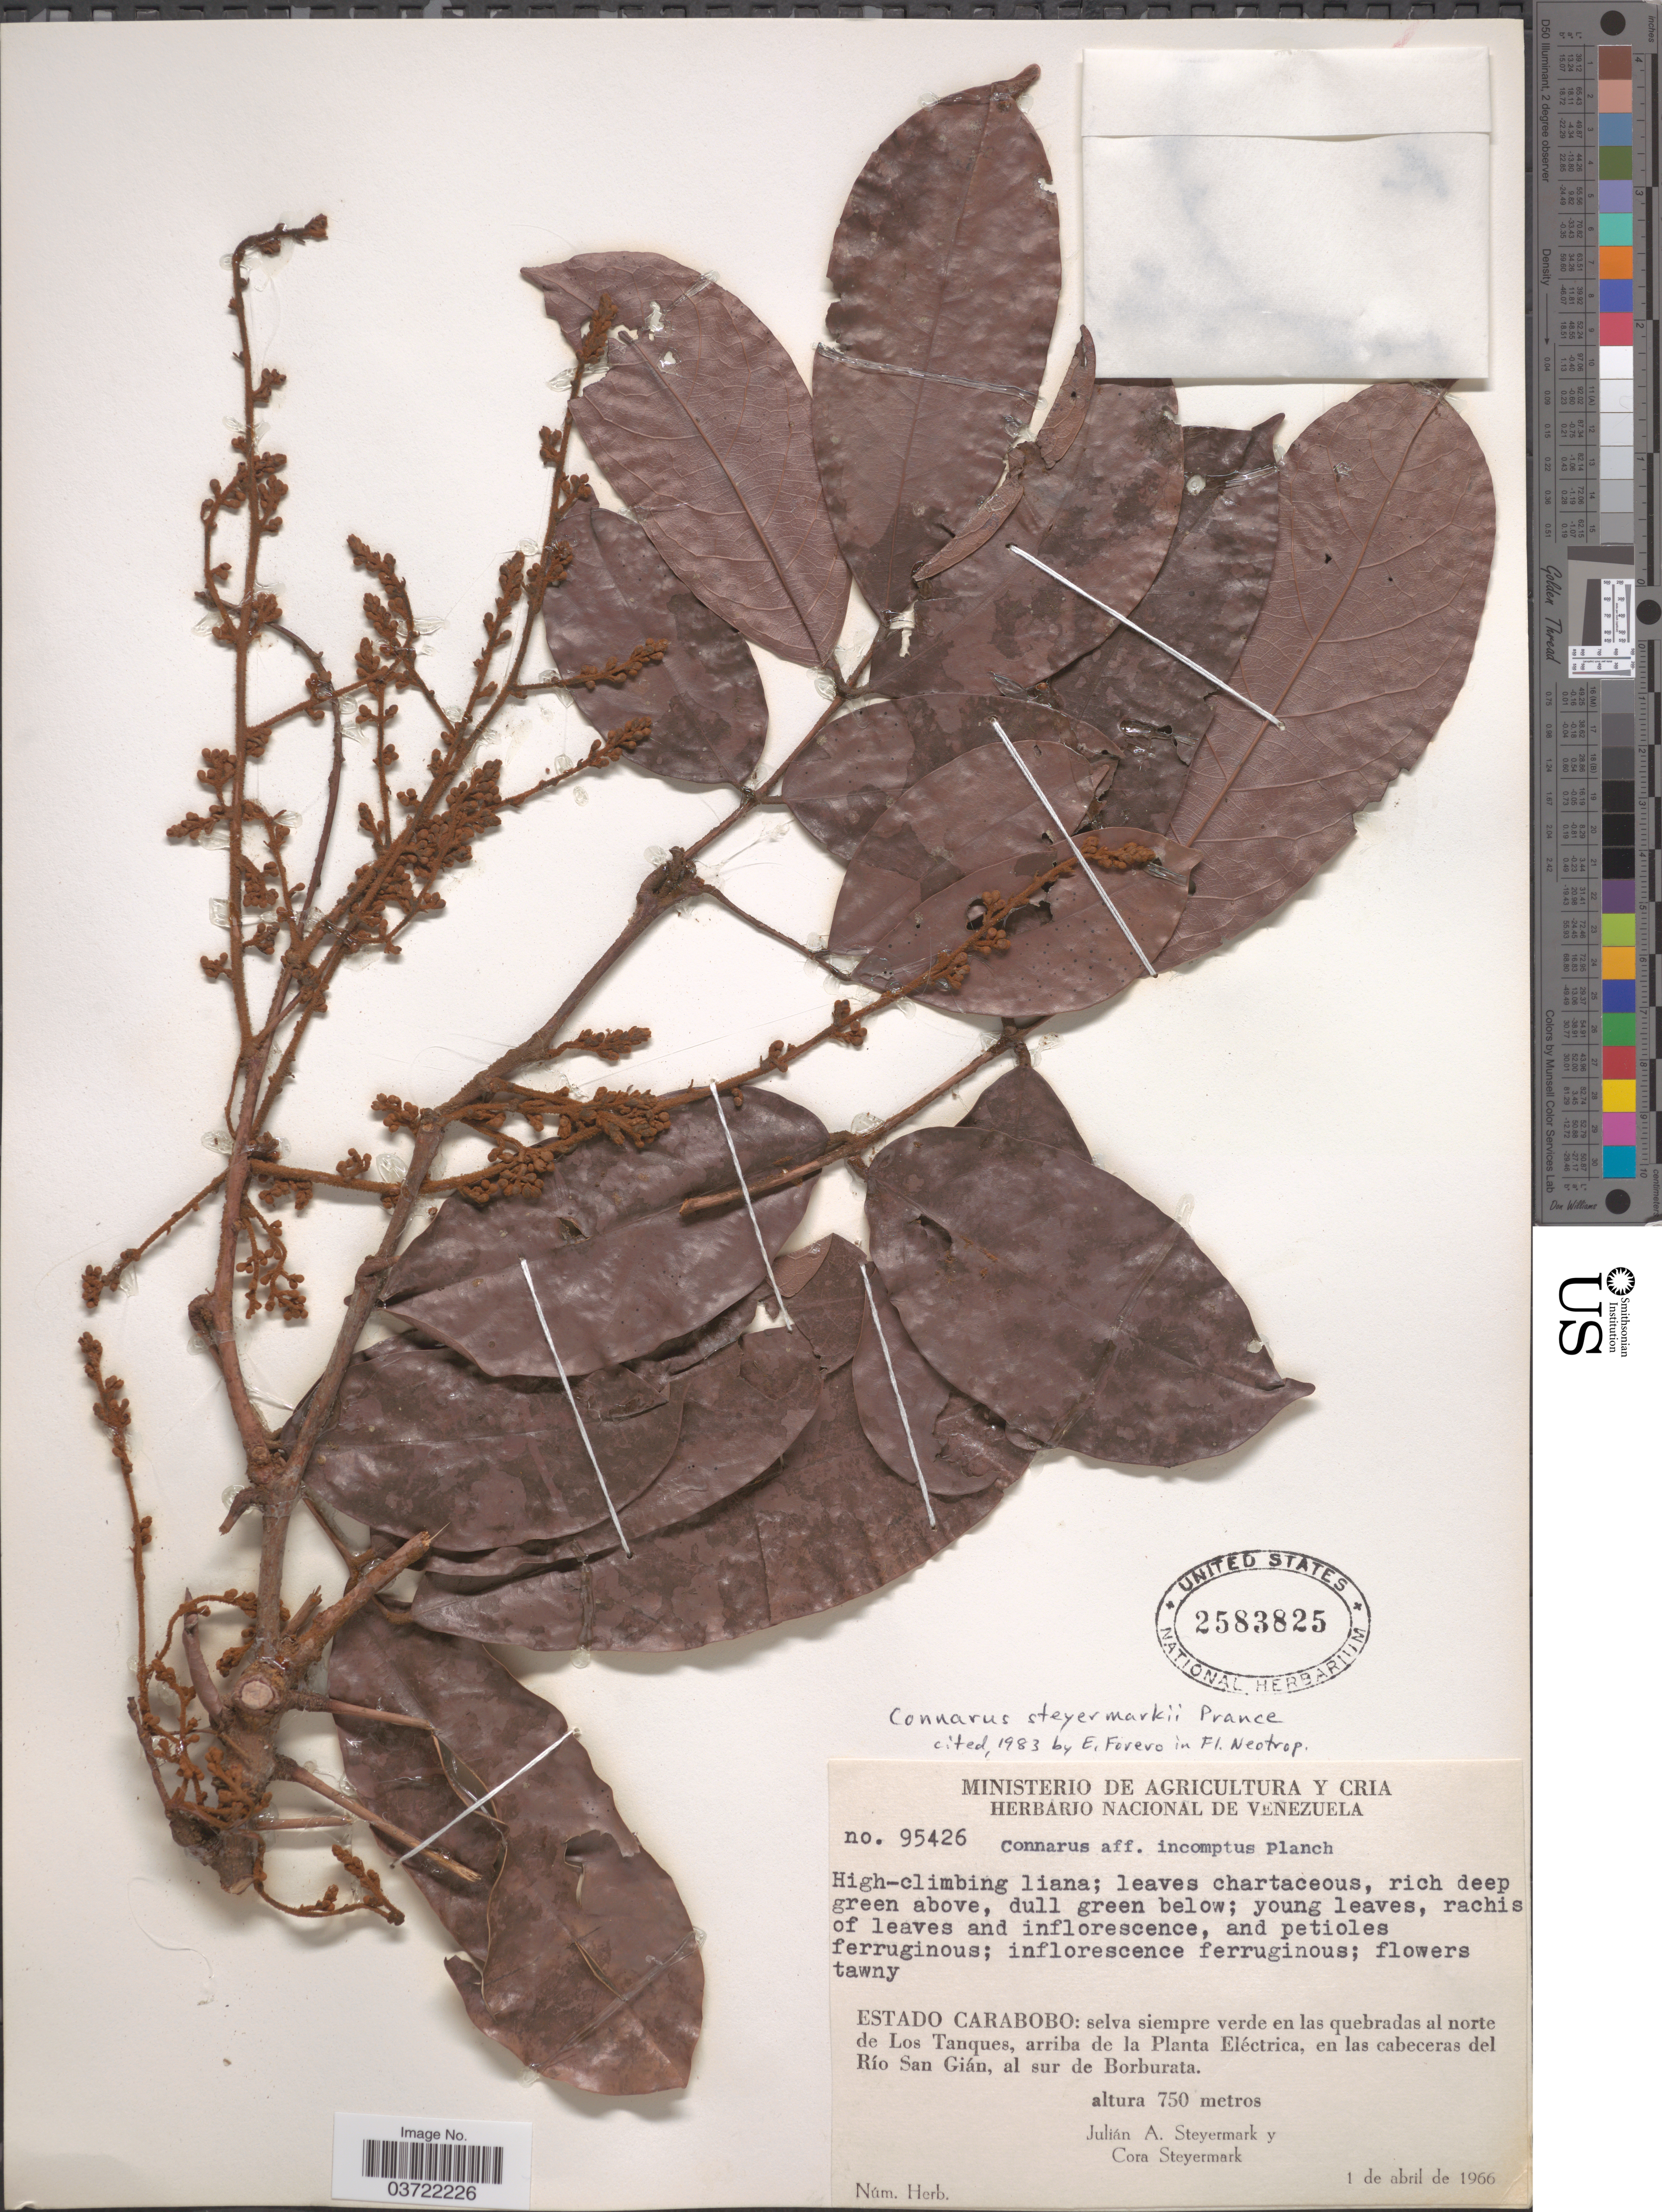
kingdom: Plantae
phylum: Tracheophyta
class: Magnoliopsida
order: Oxalidales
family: Connaraceae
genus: Connarus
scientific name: Connarus steyermarkii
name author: Prance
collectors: J. Steyermark & C. Steyermark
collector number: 95426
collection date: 1966-04-01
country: Venezuela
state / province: Carabobo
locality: Selva siempre verde en las quebradas al norte de Los Tanques, arriba de la Planta Eléctrica, en las cabeceras del Río San Gián, al sur de Borburata.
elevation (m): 750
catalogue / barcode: US 2583825